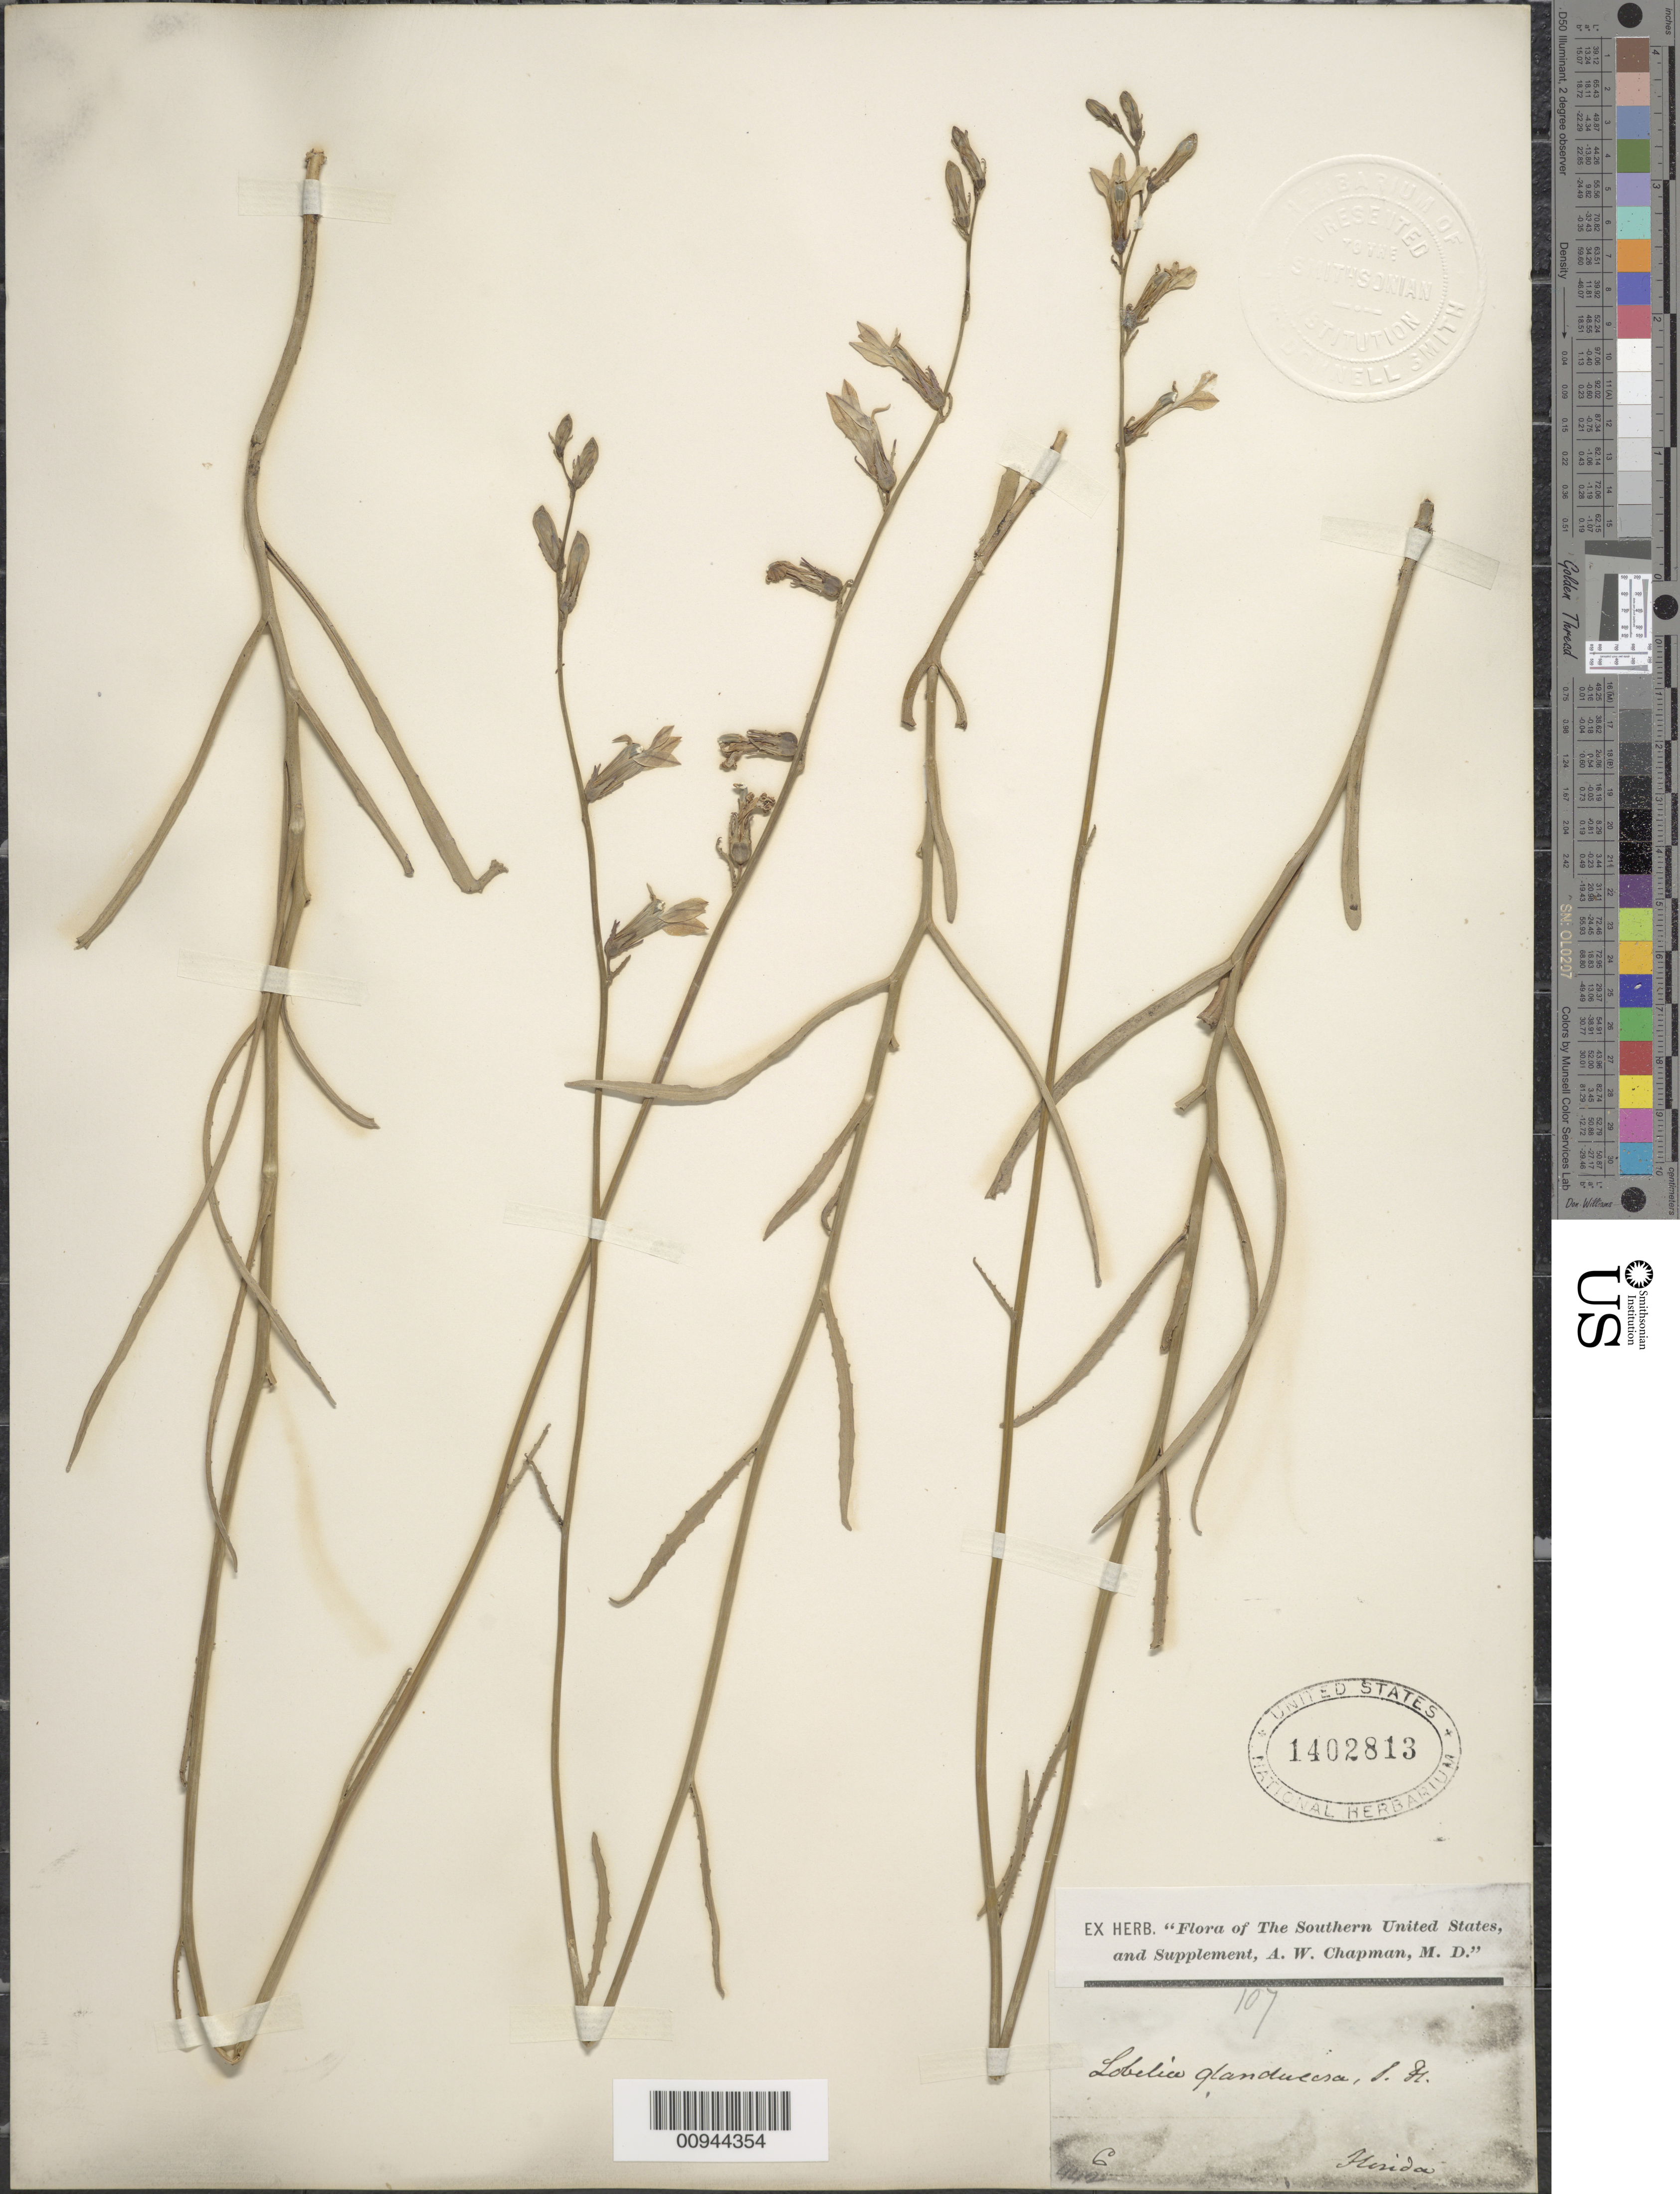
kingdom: Plantae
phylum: Tracheophyta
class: Magnoliopsida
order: Asterales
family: Campanulaceae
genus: Lobelia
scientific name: Lobelia glandulosa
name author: Walter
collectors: ex herb. A.W. Chapman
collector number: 442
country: United States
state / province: Florida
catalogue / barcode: US 1402813